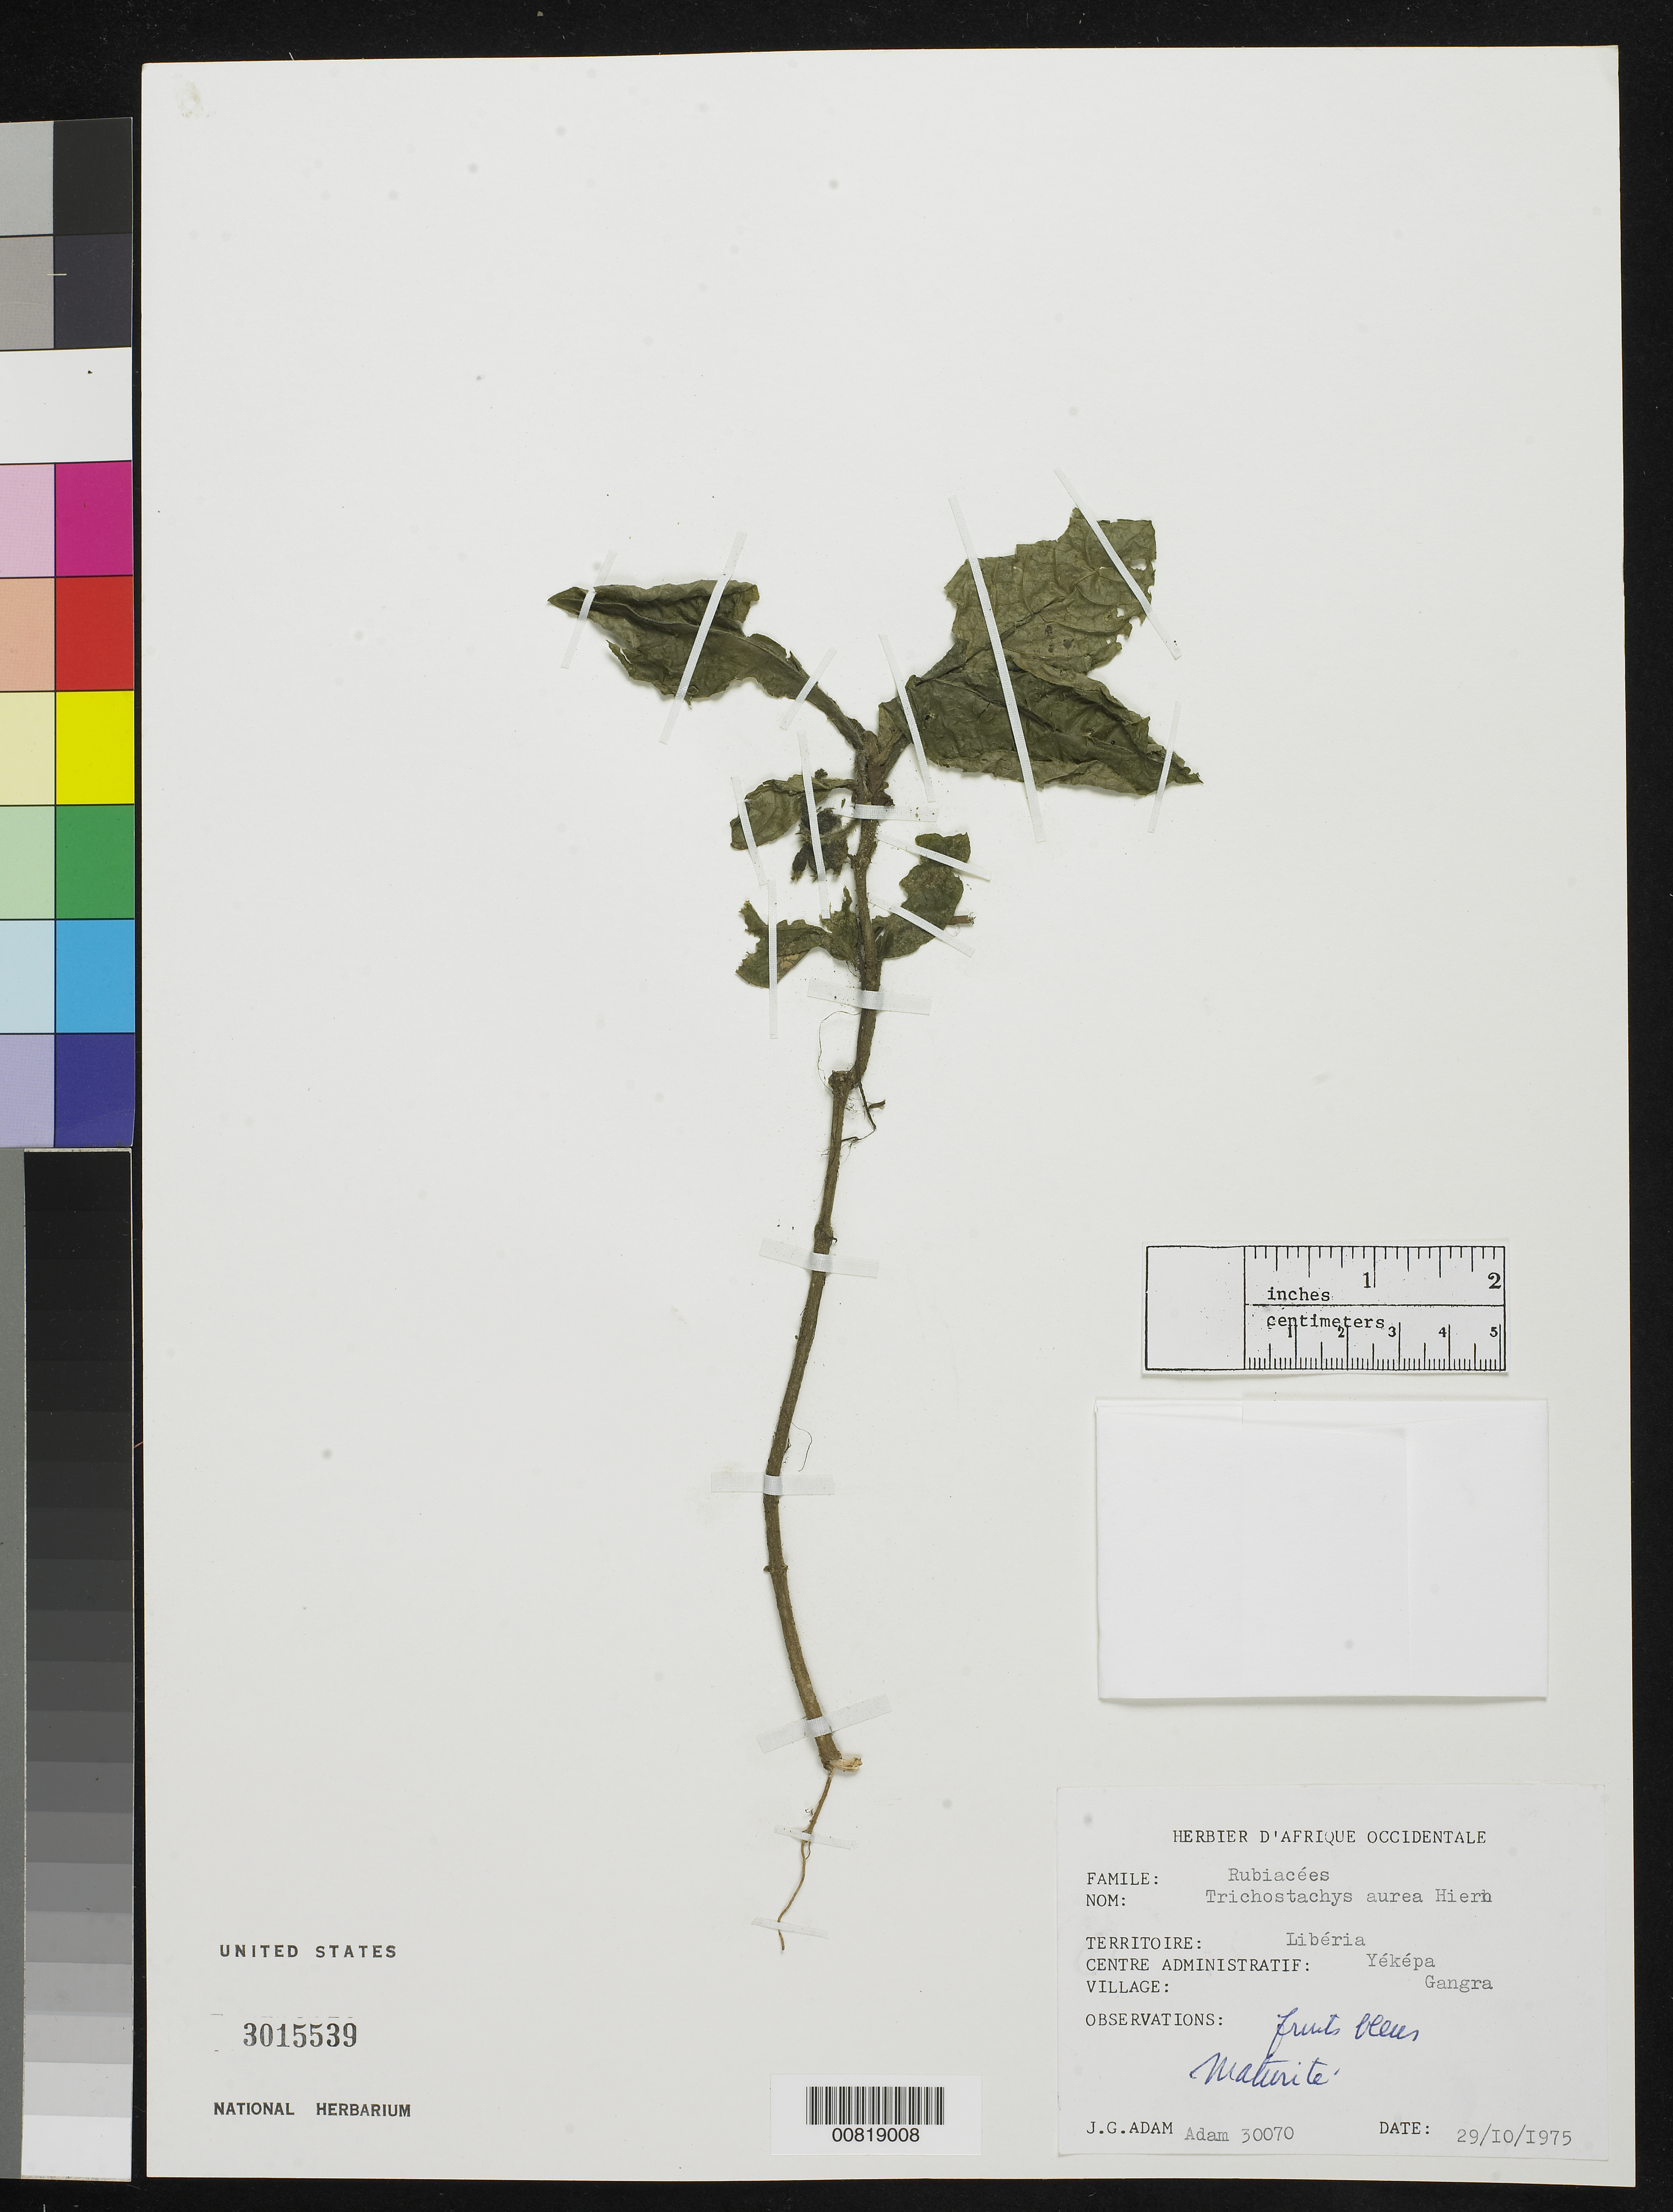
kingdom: Plantae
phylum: Tracheophyta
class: Magnoliopsida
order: Gentianales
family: Rubiaceae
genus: Trichostachys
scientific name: Trichostachys aurea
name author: Hiern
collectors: J. Adam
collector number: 30070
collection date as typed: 29 Oct 1975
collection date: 1975-10-29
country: Liberia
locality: Yéképa, Gangra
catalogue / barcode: US 3015539